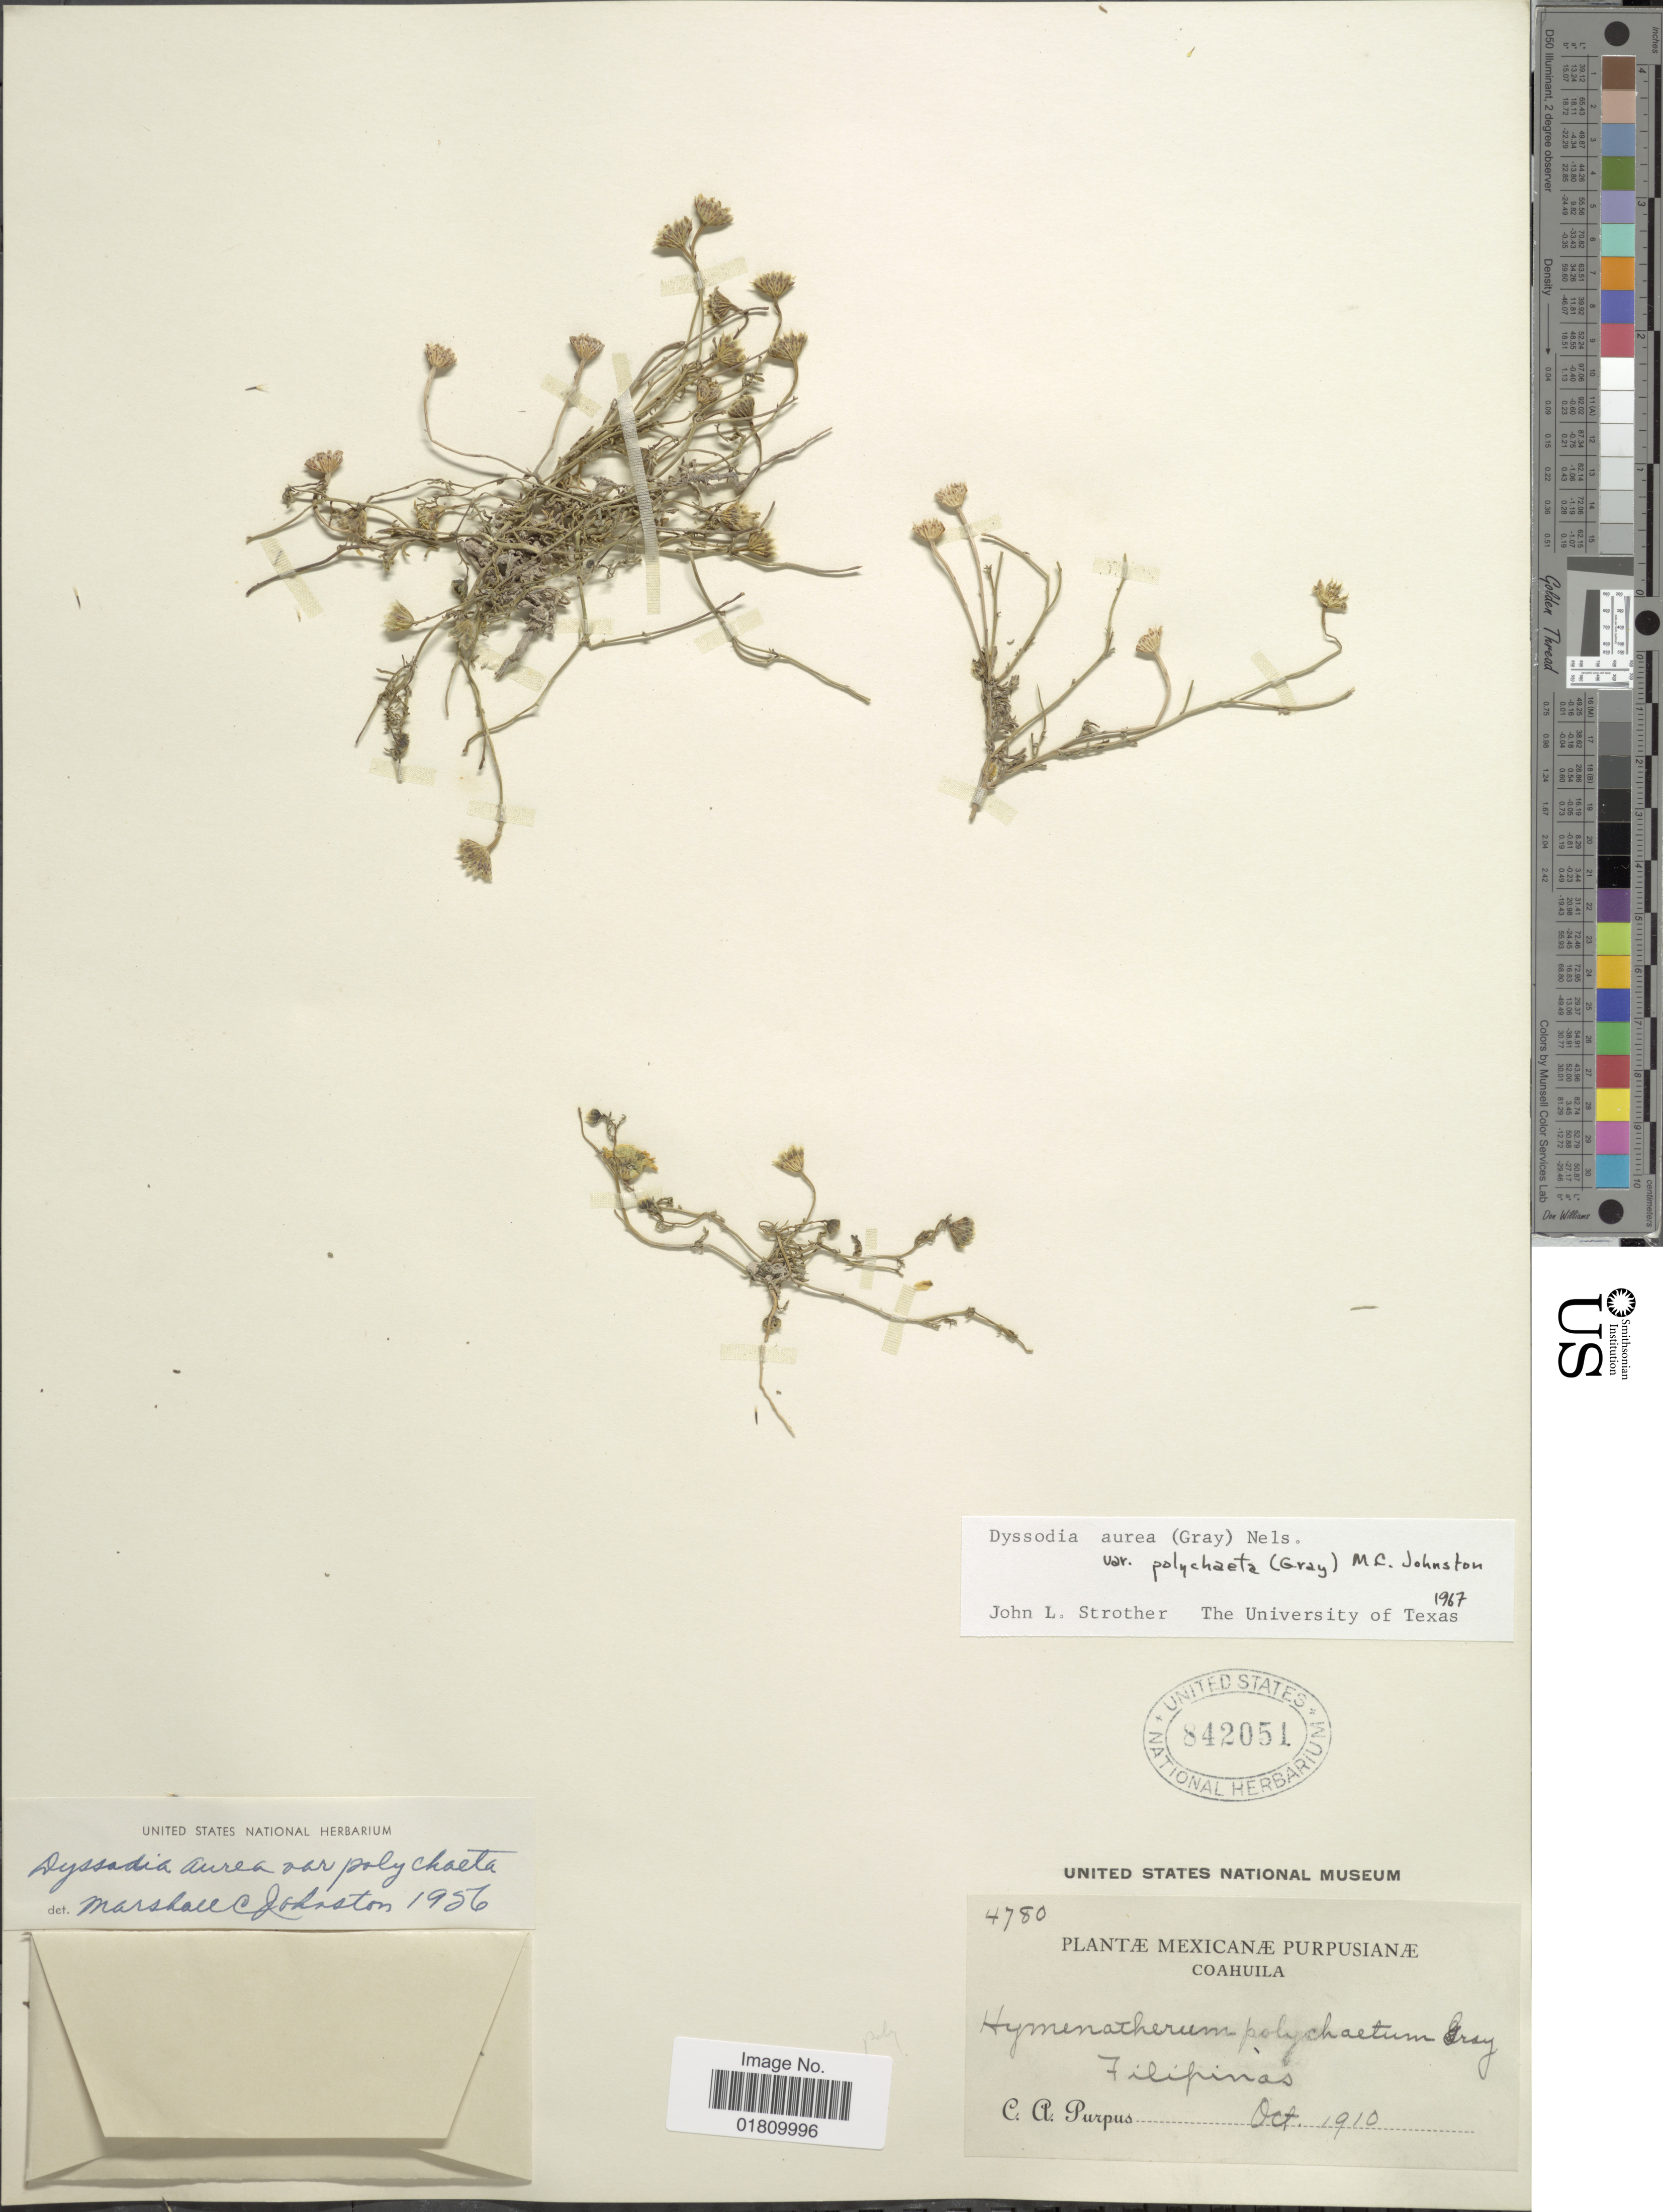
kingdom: Plantae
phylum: Tracheophyta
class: Magnoliopsida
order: Asterales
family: Asteraceae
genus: Thymophylla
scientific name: Thymophylla aurea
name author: (A. Gray) Greene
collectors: C. A. Purpus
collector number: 4780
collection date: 1910-10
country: Mexico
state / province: Coahuila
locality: Filipinas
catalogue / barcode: US 842051